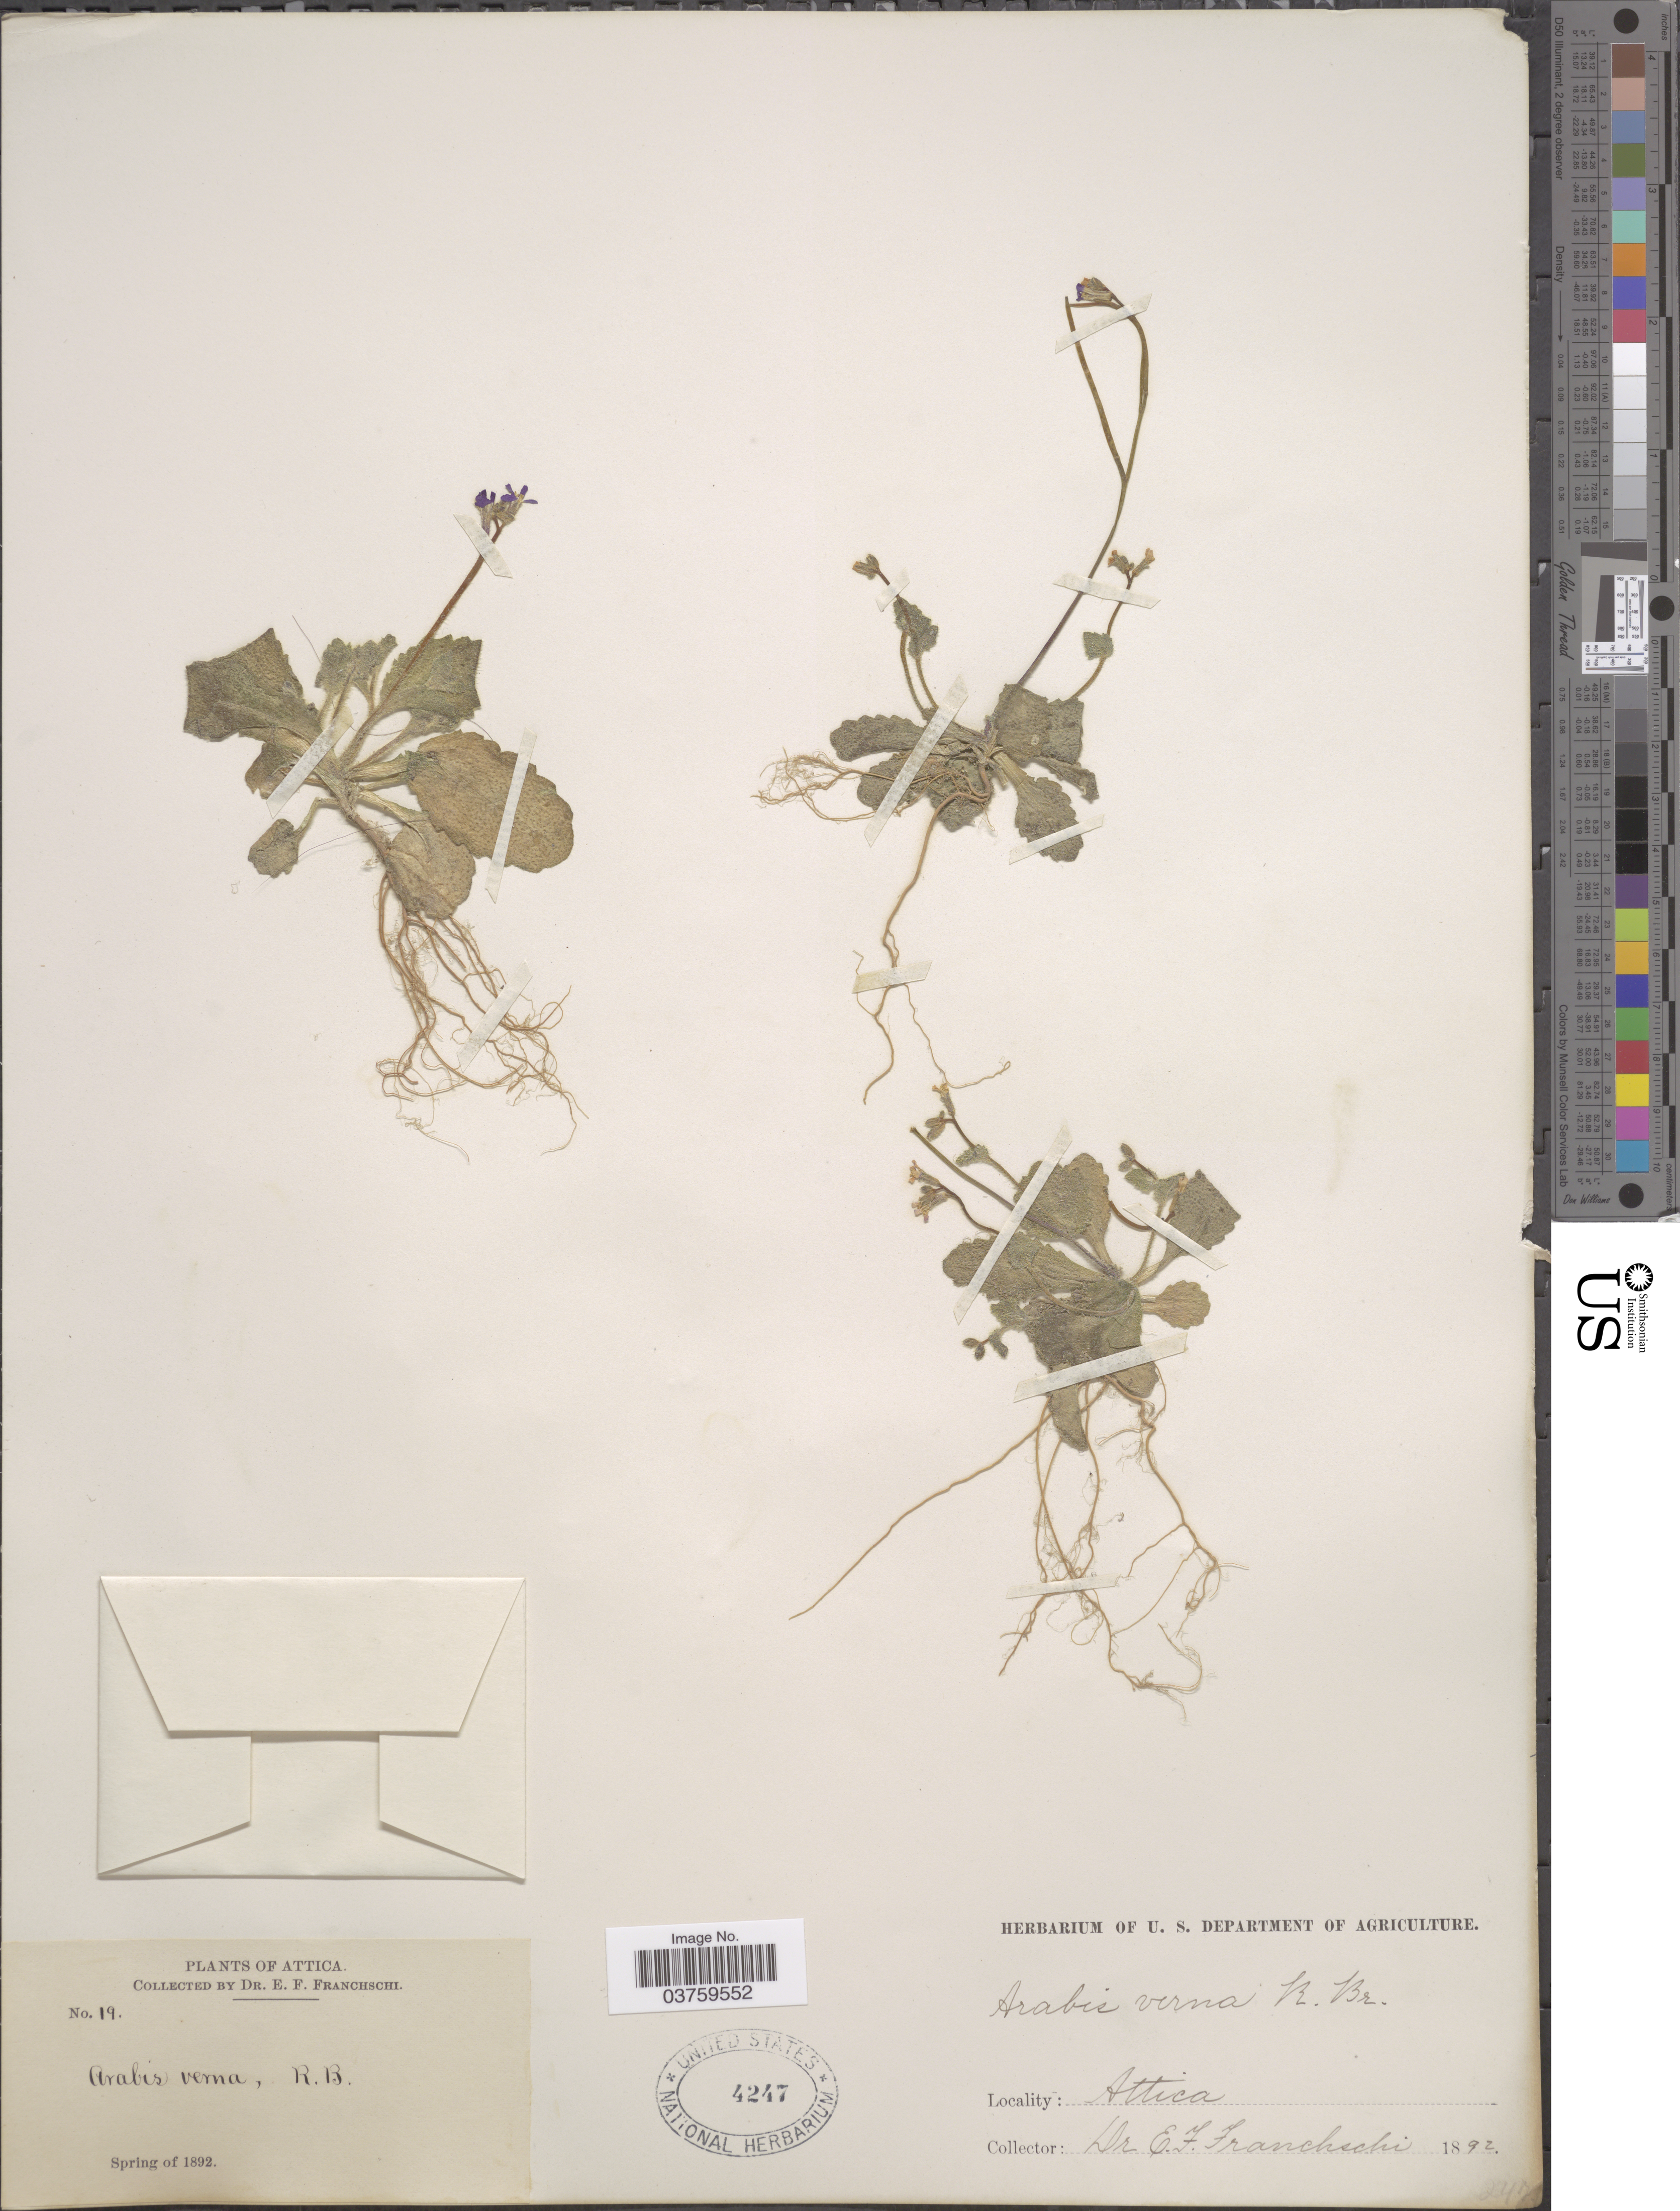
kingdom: Plantae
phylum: Tracheophyta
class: Magnoliopsida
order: Brassicales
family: Brassicaceae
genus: Arabis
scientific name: Arabis verna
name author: W.T. Aiton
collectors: E. Franchschi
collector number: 19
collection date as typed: Spring of 1892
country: Greece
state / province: Attica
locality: Attica.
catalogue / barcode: US 4247